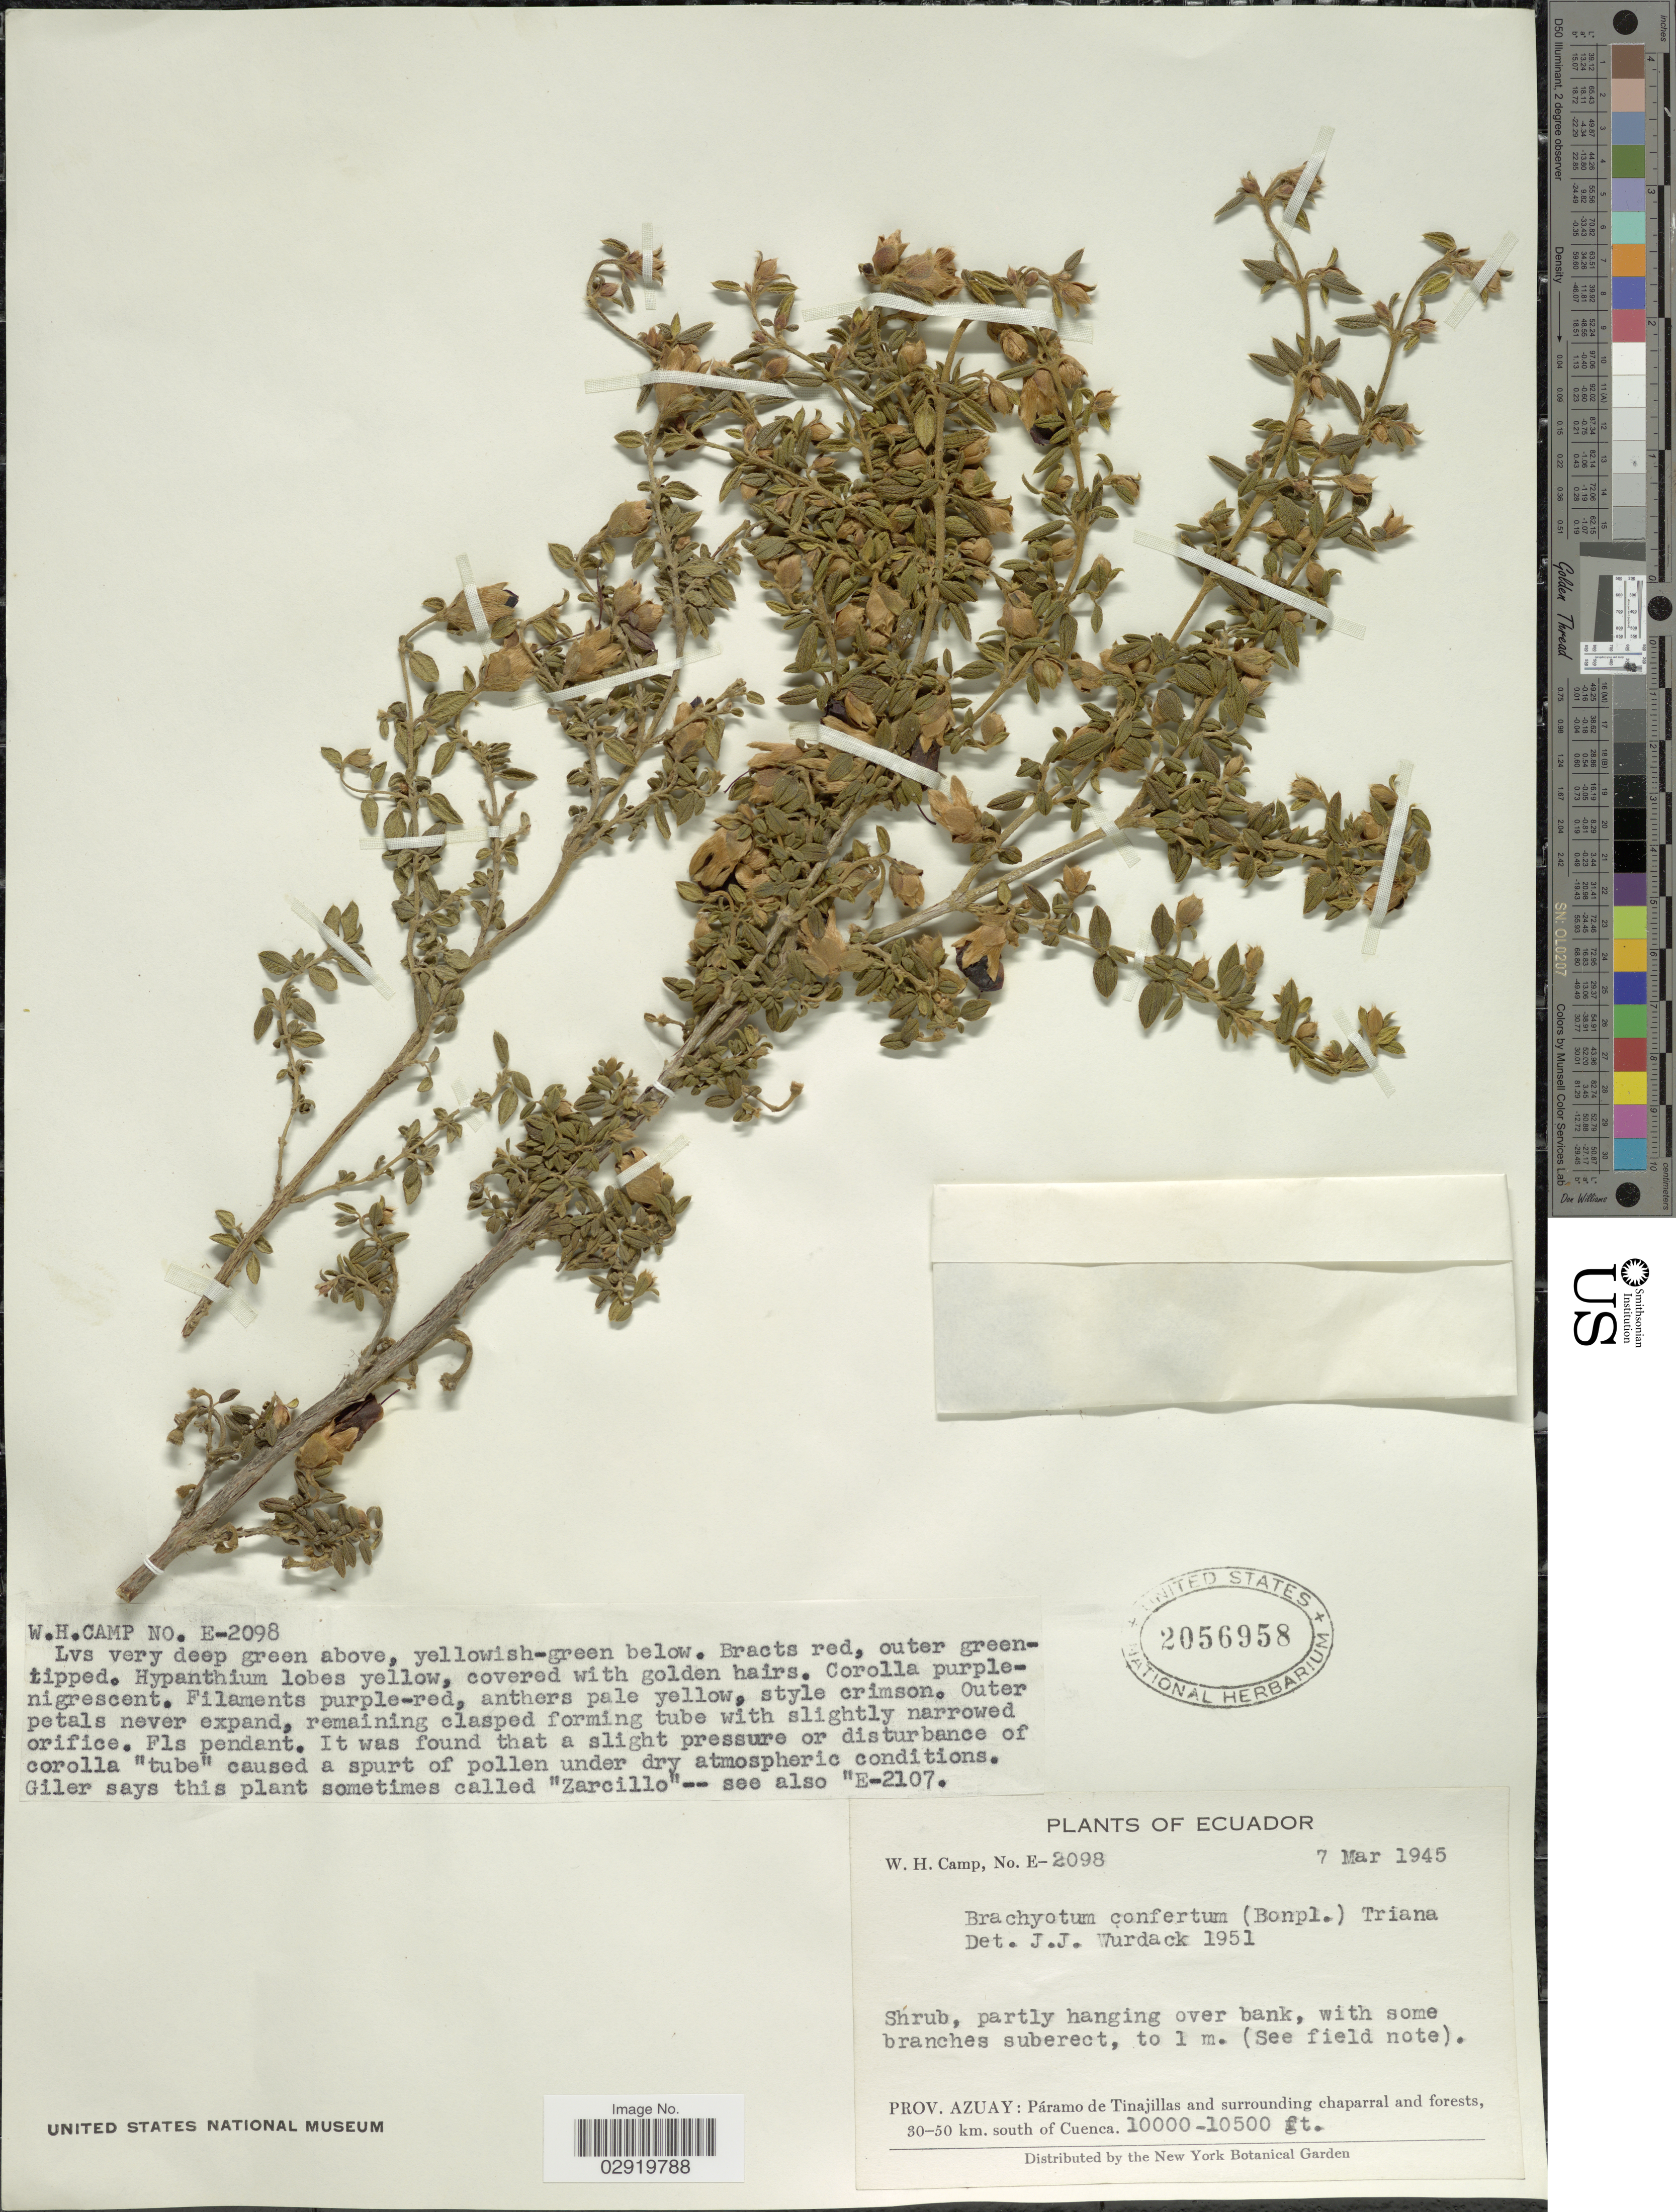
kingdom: Plantae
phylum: Tracheophyta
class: Magnoliopsida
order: Myrtales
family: Melastomataceae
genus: Brachyotum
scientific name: Brachyotum confertum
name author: (Bonpl.) Triana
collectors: W. H. Camp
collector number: E-2098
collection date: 1945-03-07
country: Ecuador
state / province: Azuay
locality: Páramo de Tinajillas and surroundings chaparral and forests, 30-50 km. south of Cuenca.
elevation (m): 3048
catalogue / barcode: US 2056958